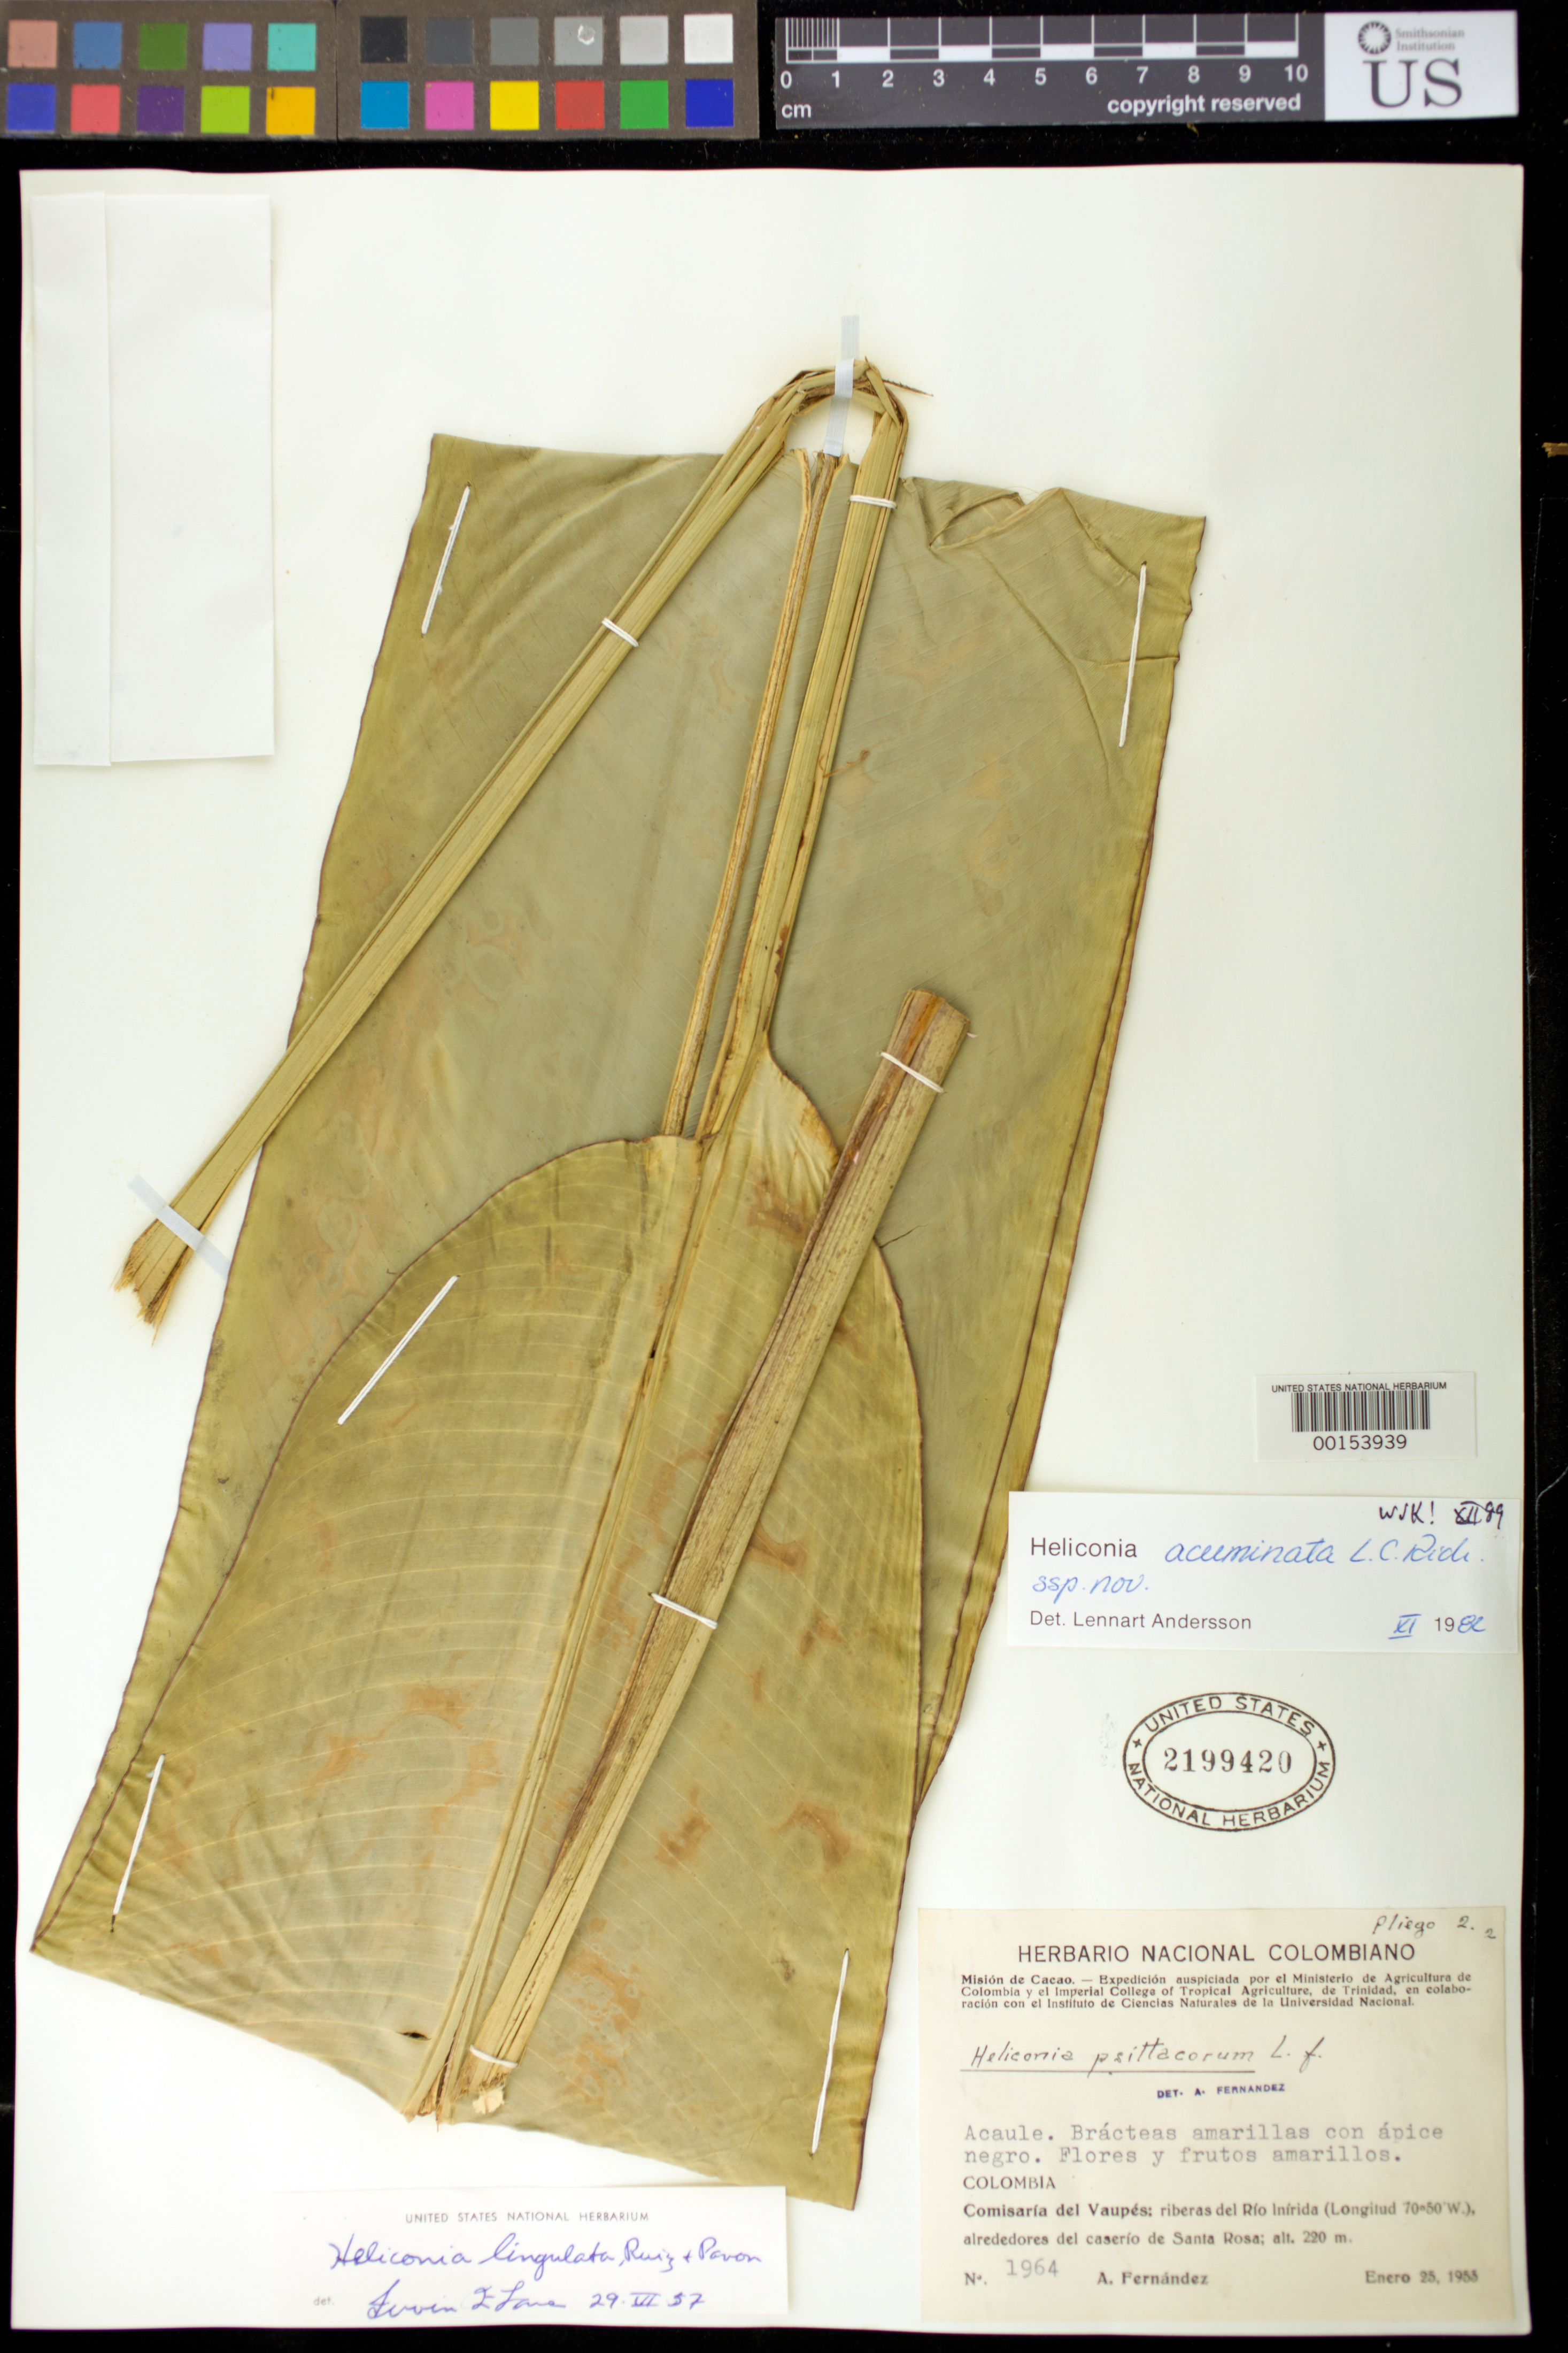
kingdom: Plantae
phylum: Tracheophyta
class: Liliopsida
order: Zingiberales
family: Heliconiaceae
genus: Heliconia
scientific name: Heliconia acuminata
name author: A. Rich.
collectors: Á. Fernández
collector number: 1964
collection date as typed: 25 Jan 1953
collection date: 1953-01-25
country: Colombia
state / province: Vaupés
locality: Banks of Rio Inirida, environs of caseRio de Santa Rosa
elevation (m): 220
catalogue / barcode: US 2199420